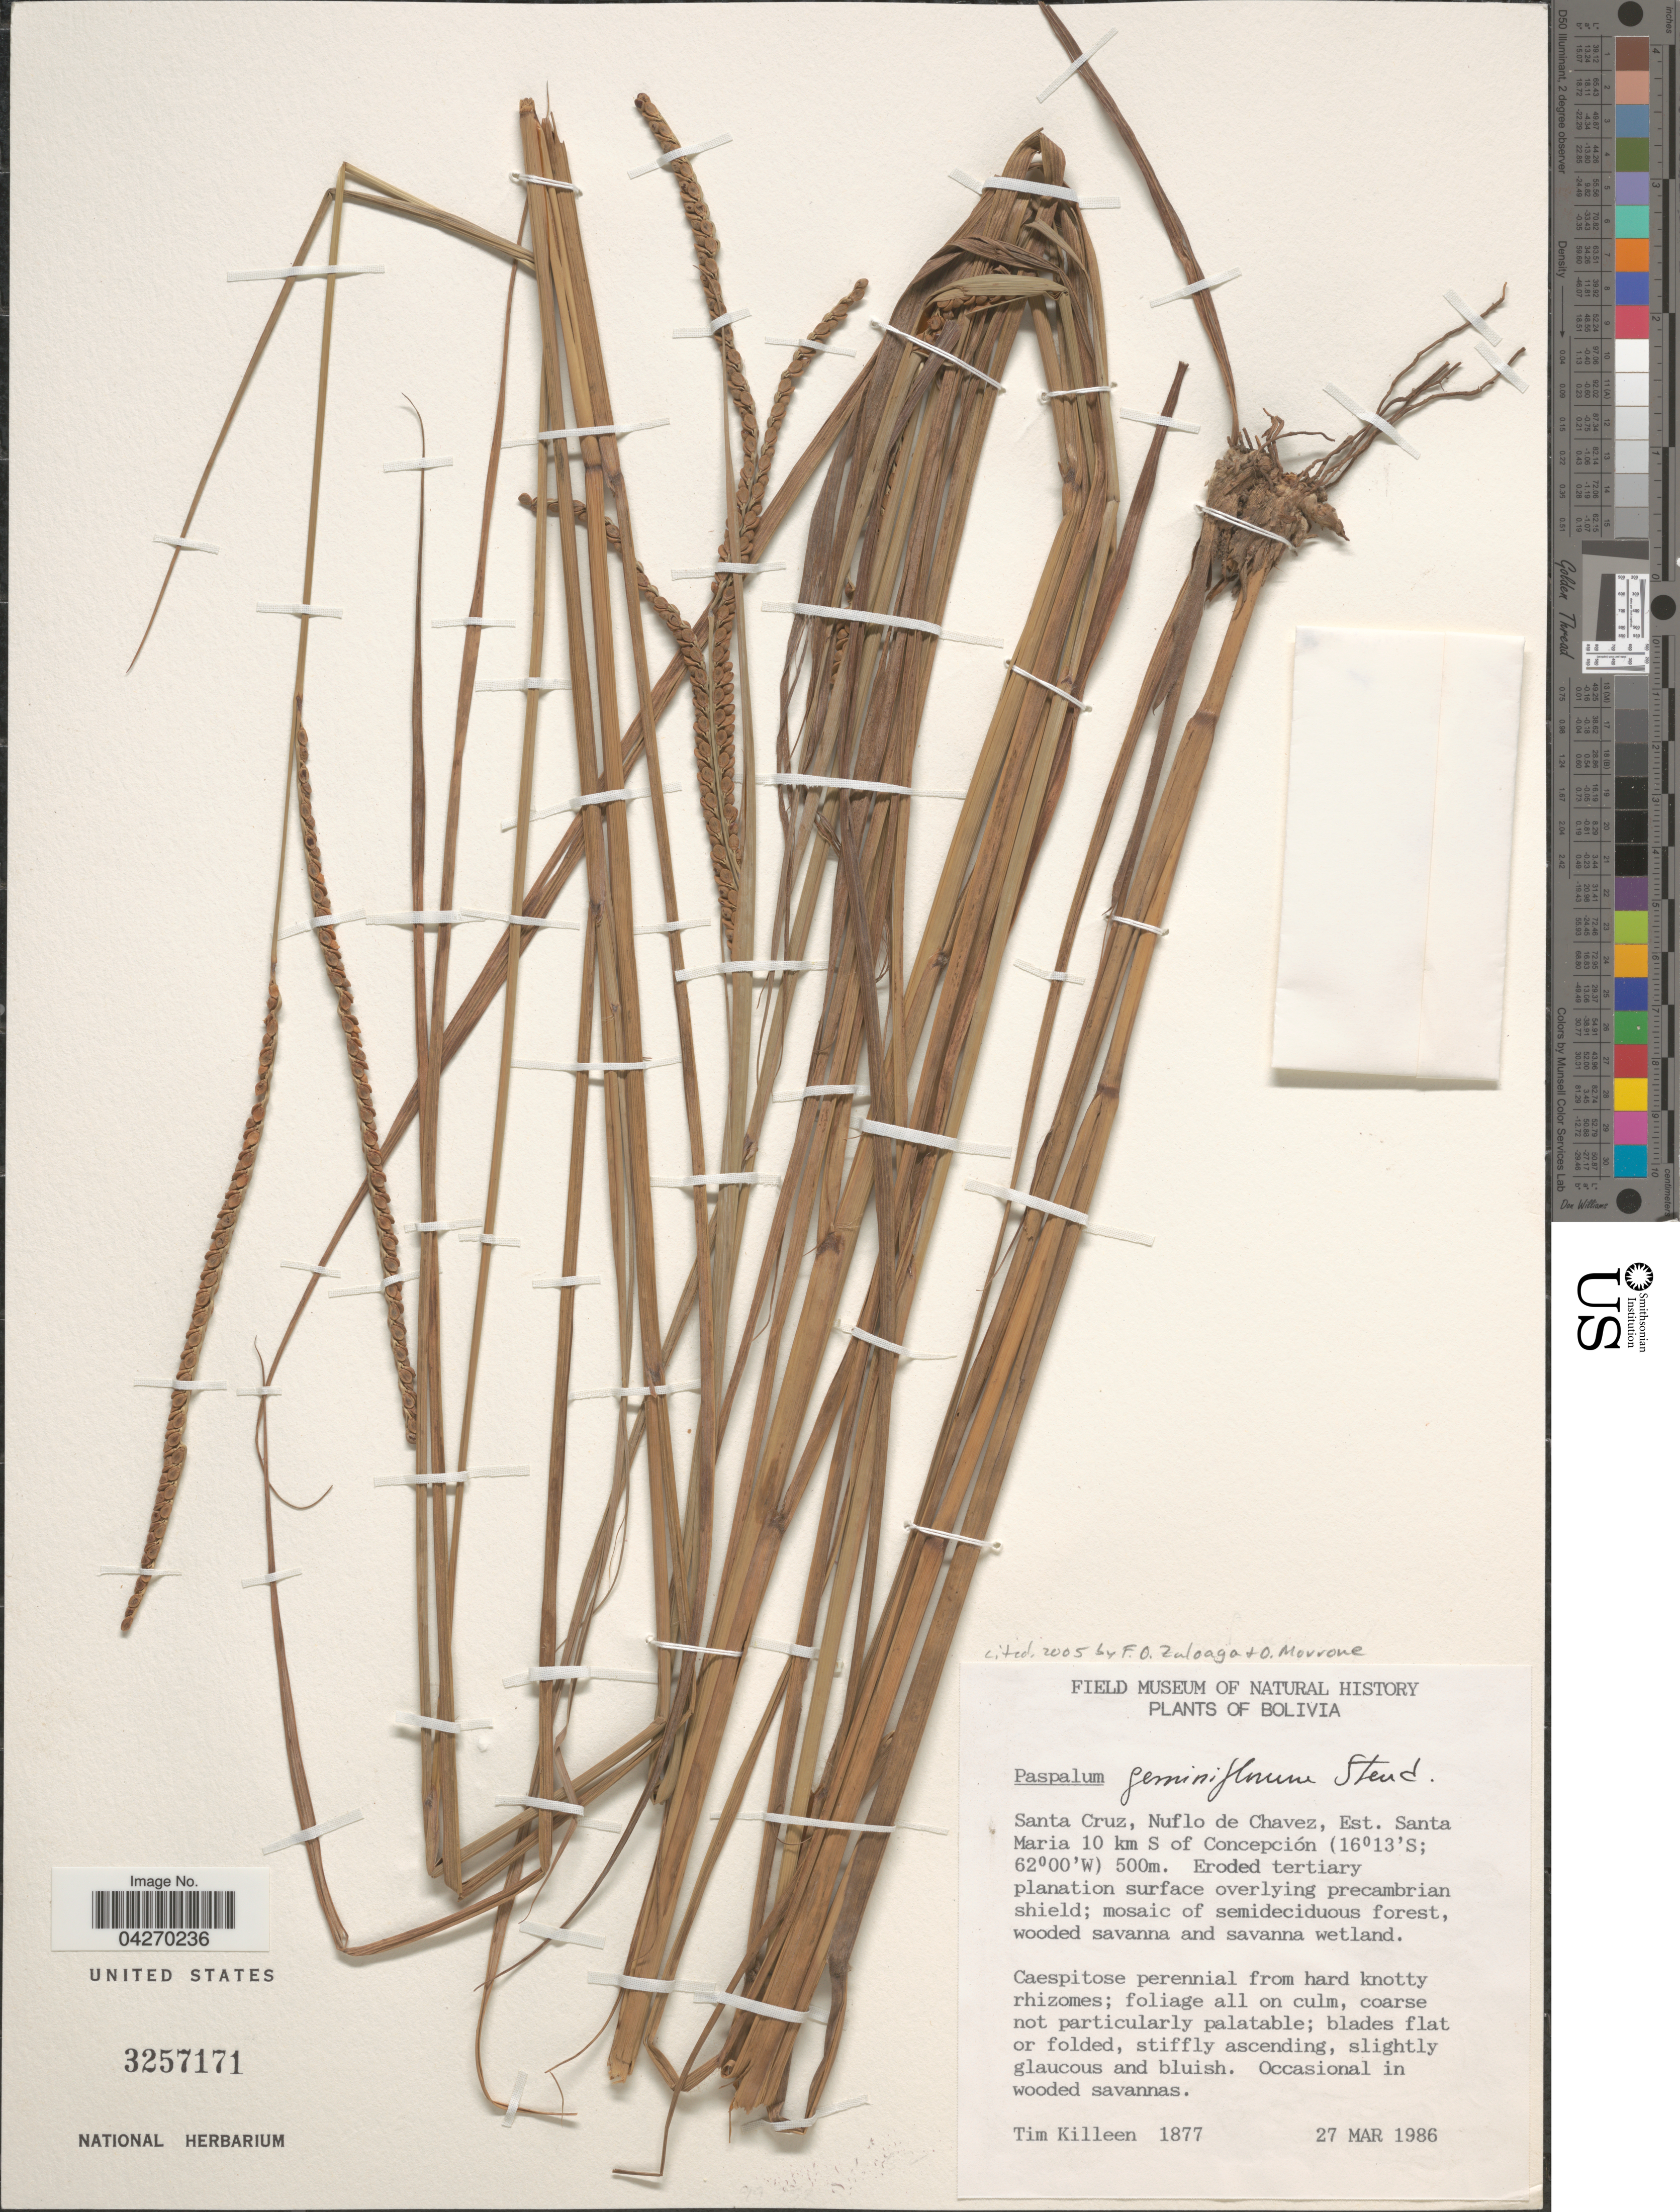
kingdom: Plantae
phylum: Tracheophyta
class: Liliopsida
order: Poales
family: Poaceae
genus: Paspalum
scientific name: Paspalum geminiflorum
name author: Steud.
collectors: T. J. Killeen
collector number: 1877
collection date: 1986-03-27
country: Bolivia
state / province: Santa Cruz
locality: Nuflo de Chavez, Est. Santa Maria 10 km S of Concepción.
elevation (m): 500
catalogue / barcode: US 3257171